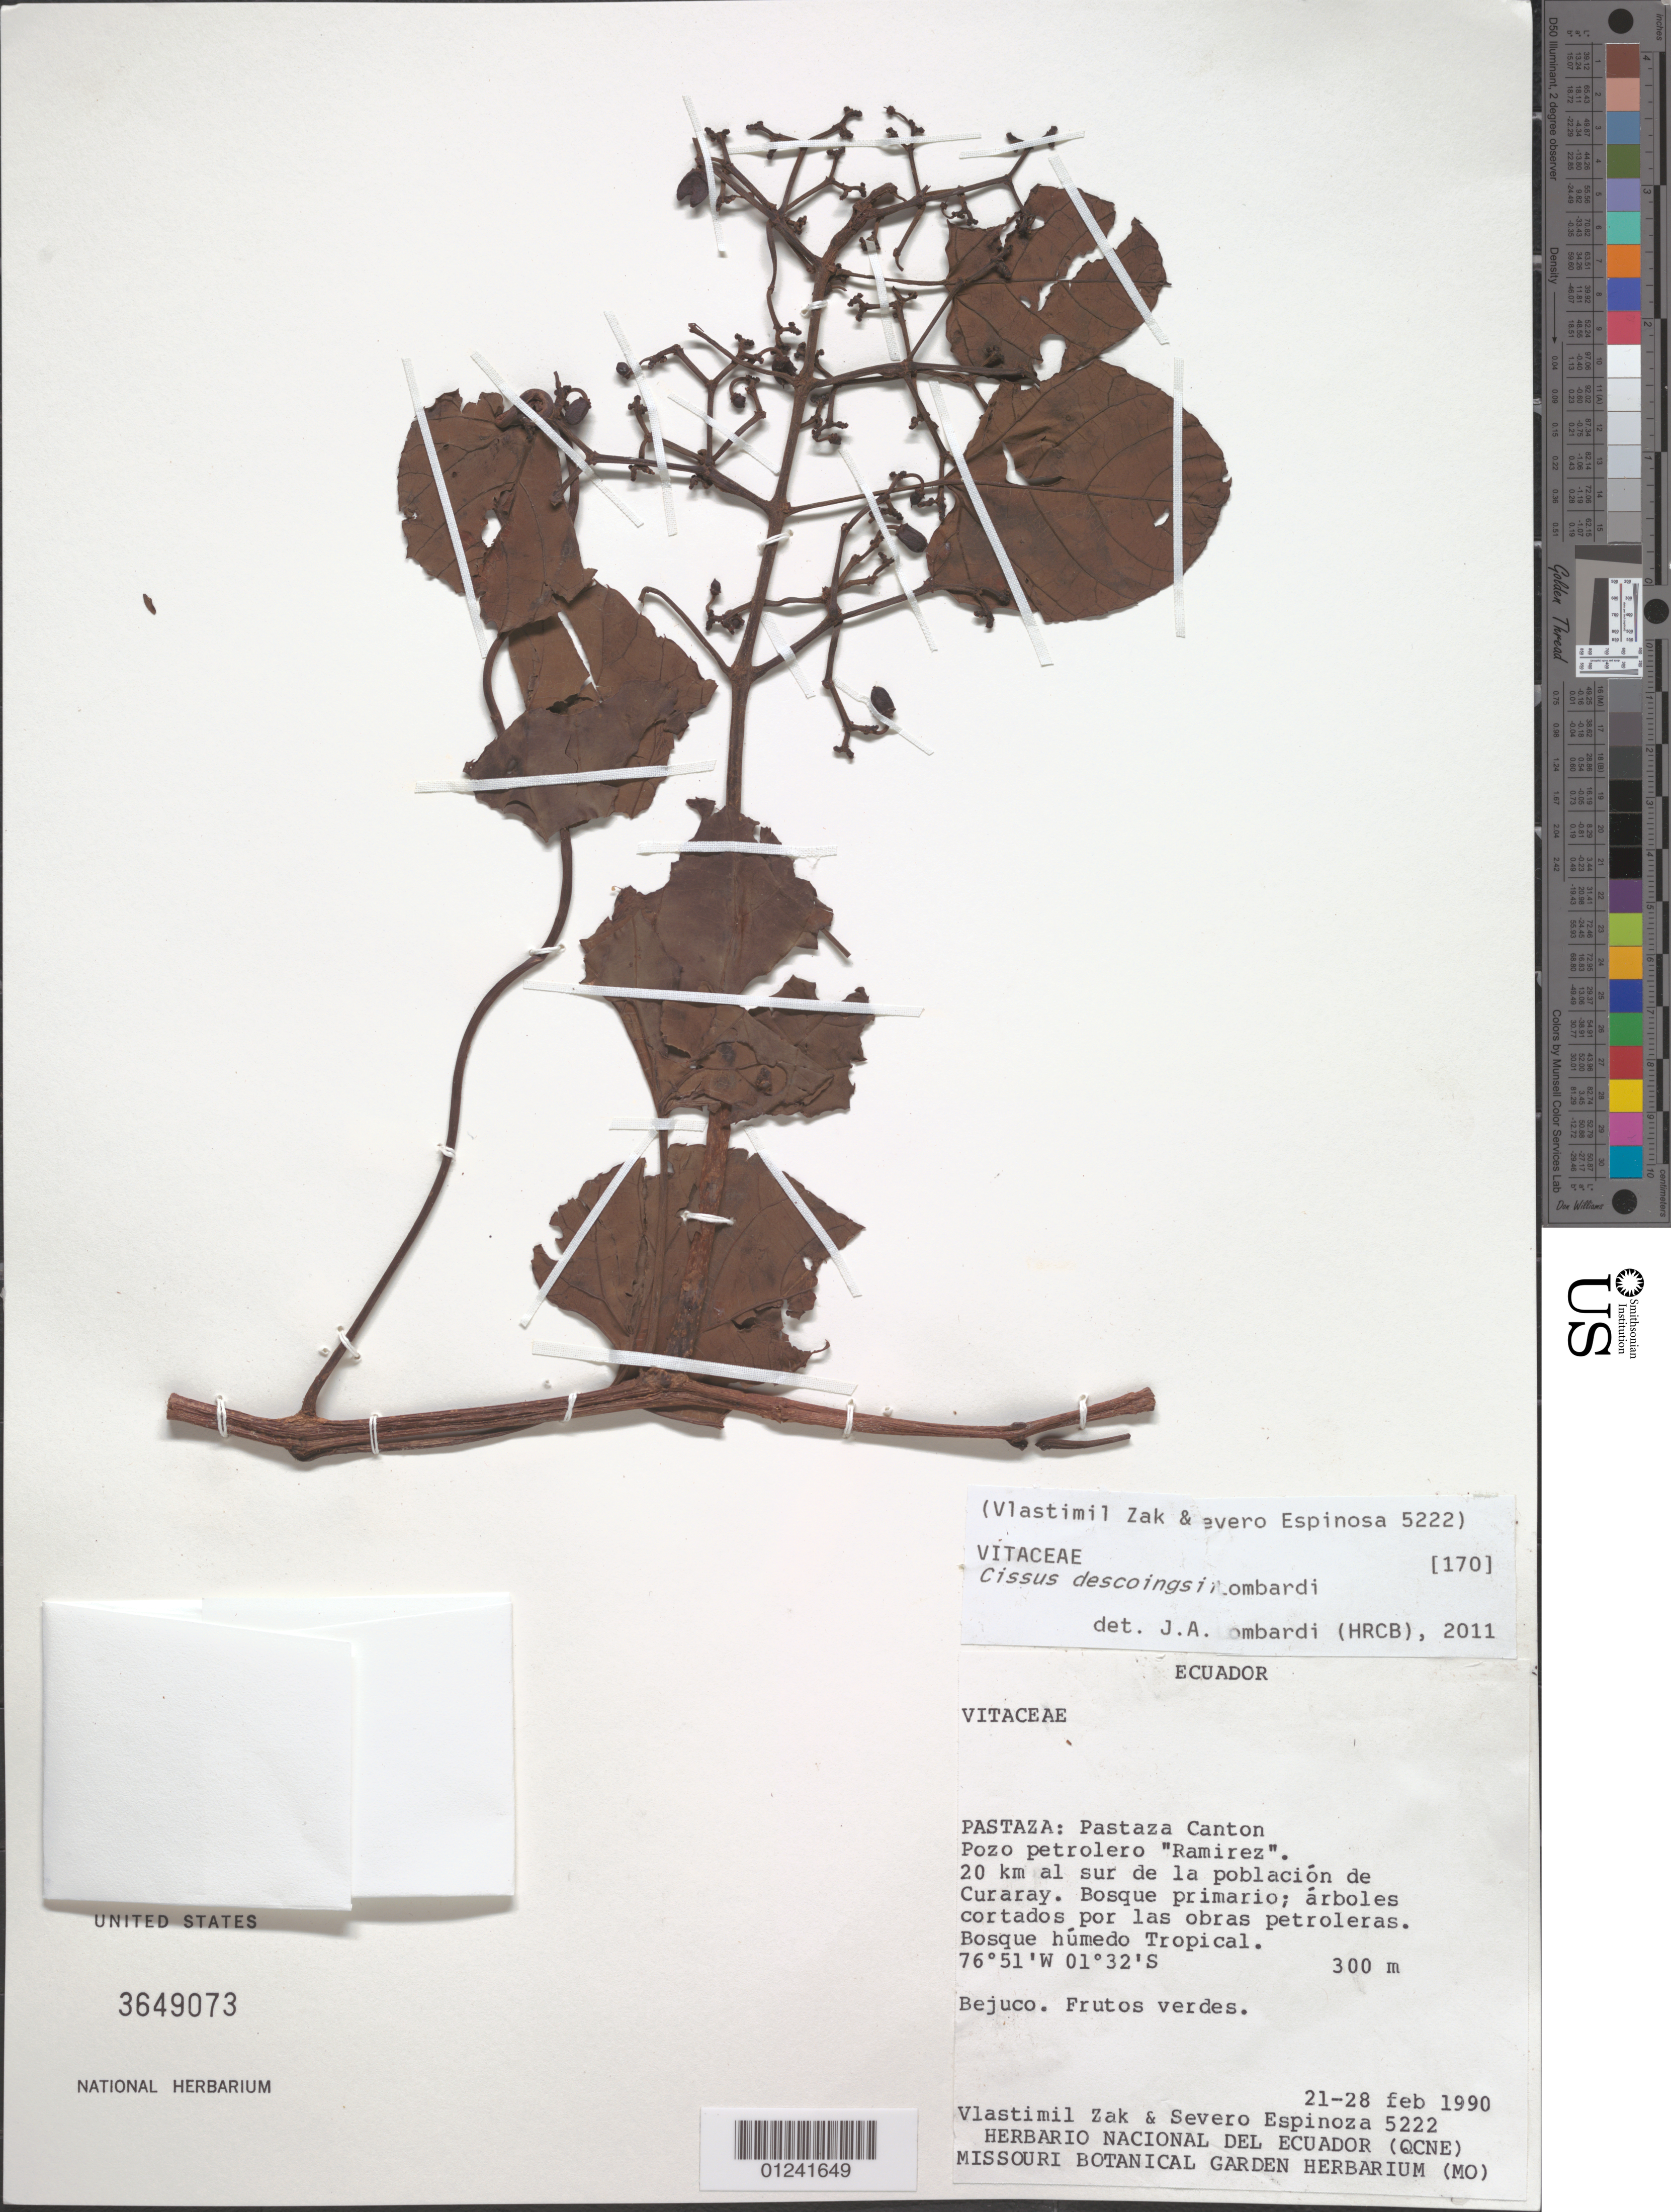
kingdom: Plantae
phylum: Tracheophyta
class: Magnoliopsida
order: Vitales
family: Vitaceae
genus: Cissus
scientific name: Cissus descoingsii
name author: Lombardi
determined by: Lombardi, Julio A.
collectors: V. Zak & S. Espinoza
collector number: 5222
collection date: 1990-02-21/1990-02-28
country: Ecuador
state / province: Pastaza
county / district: Pastaza Canton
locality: Pozo petrolero "Ramirez". 20 km al sur de la poblacion de Curaray. Bosque primario; arboles corados por las obras petrolaeras. Bosque humedo Tropical.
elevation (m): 300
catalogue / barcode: US 3649073